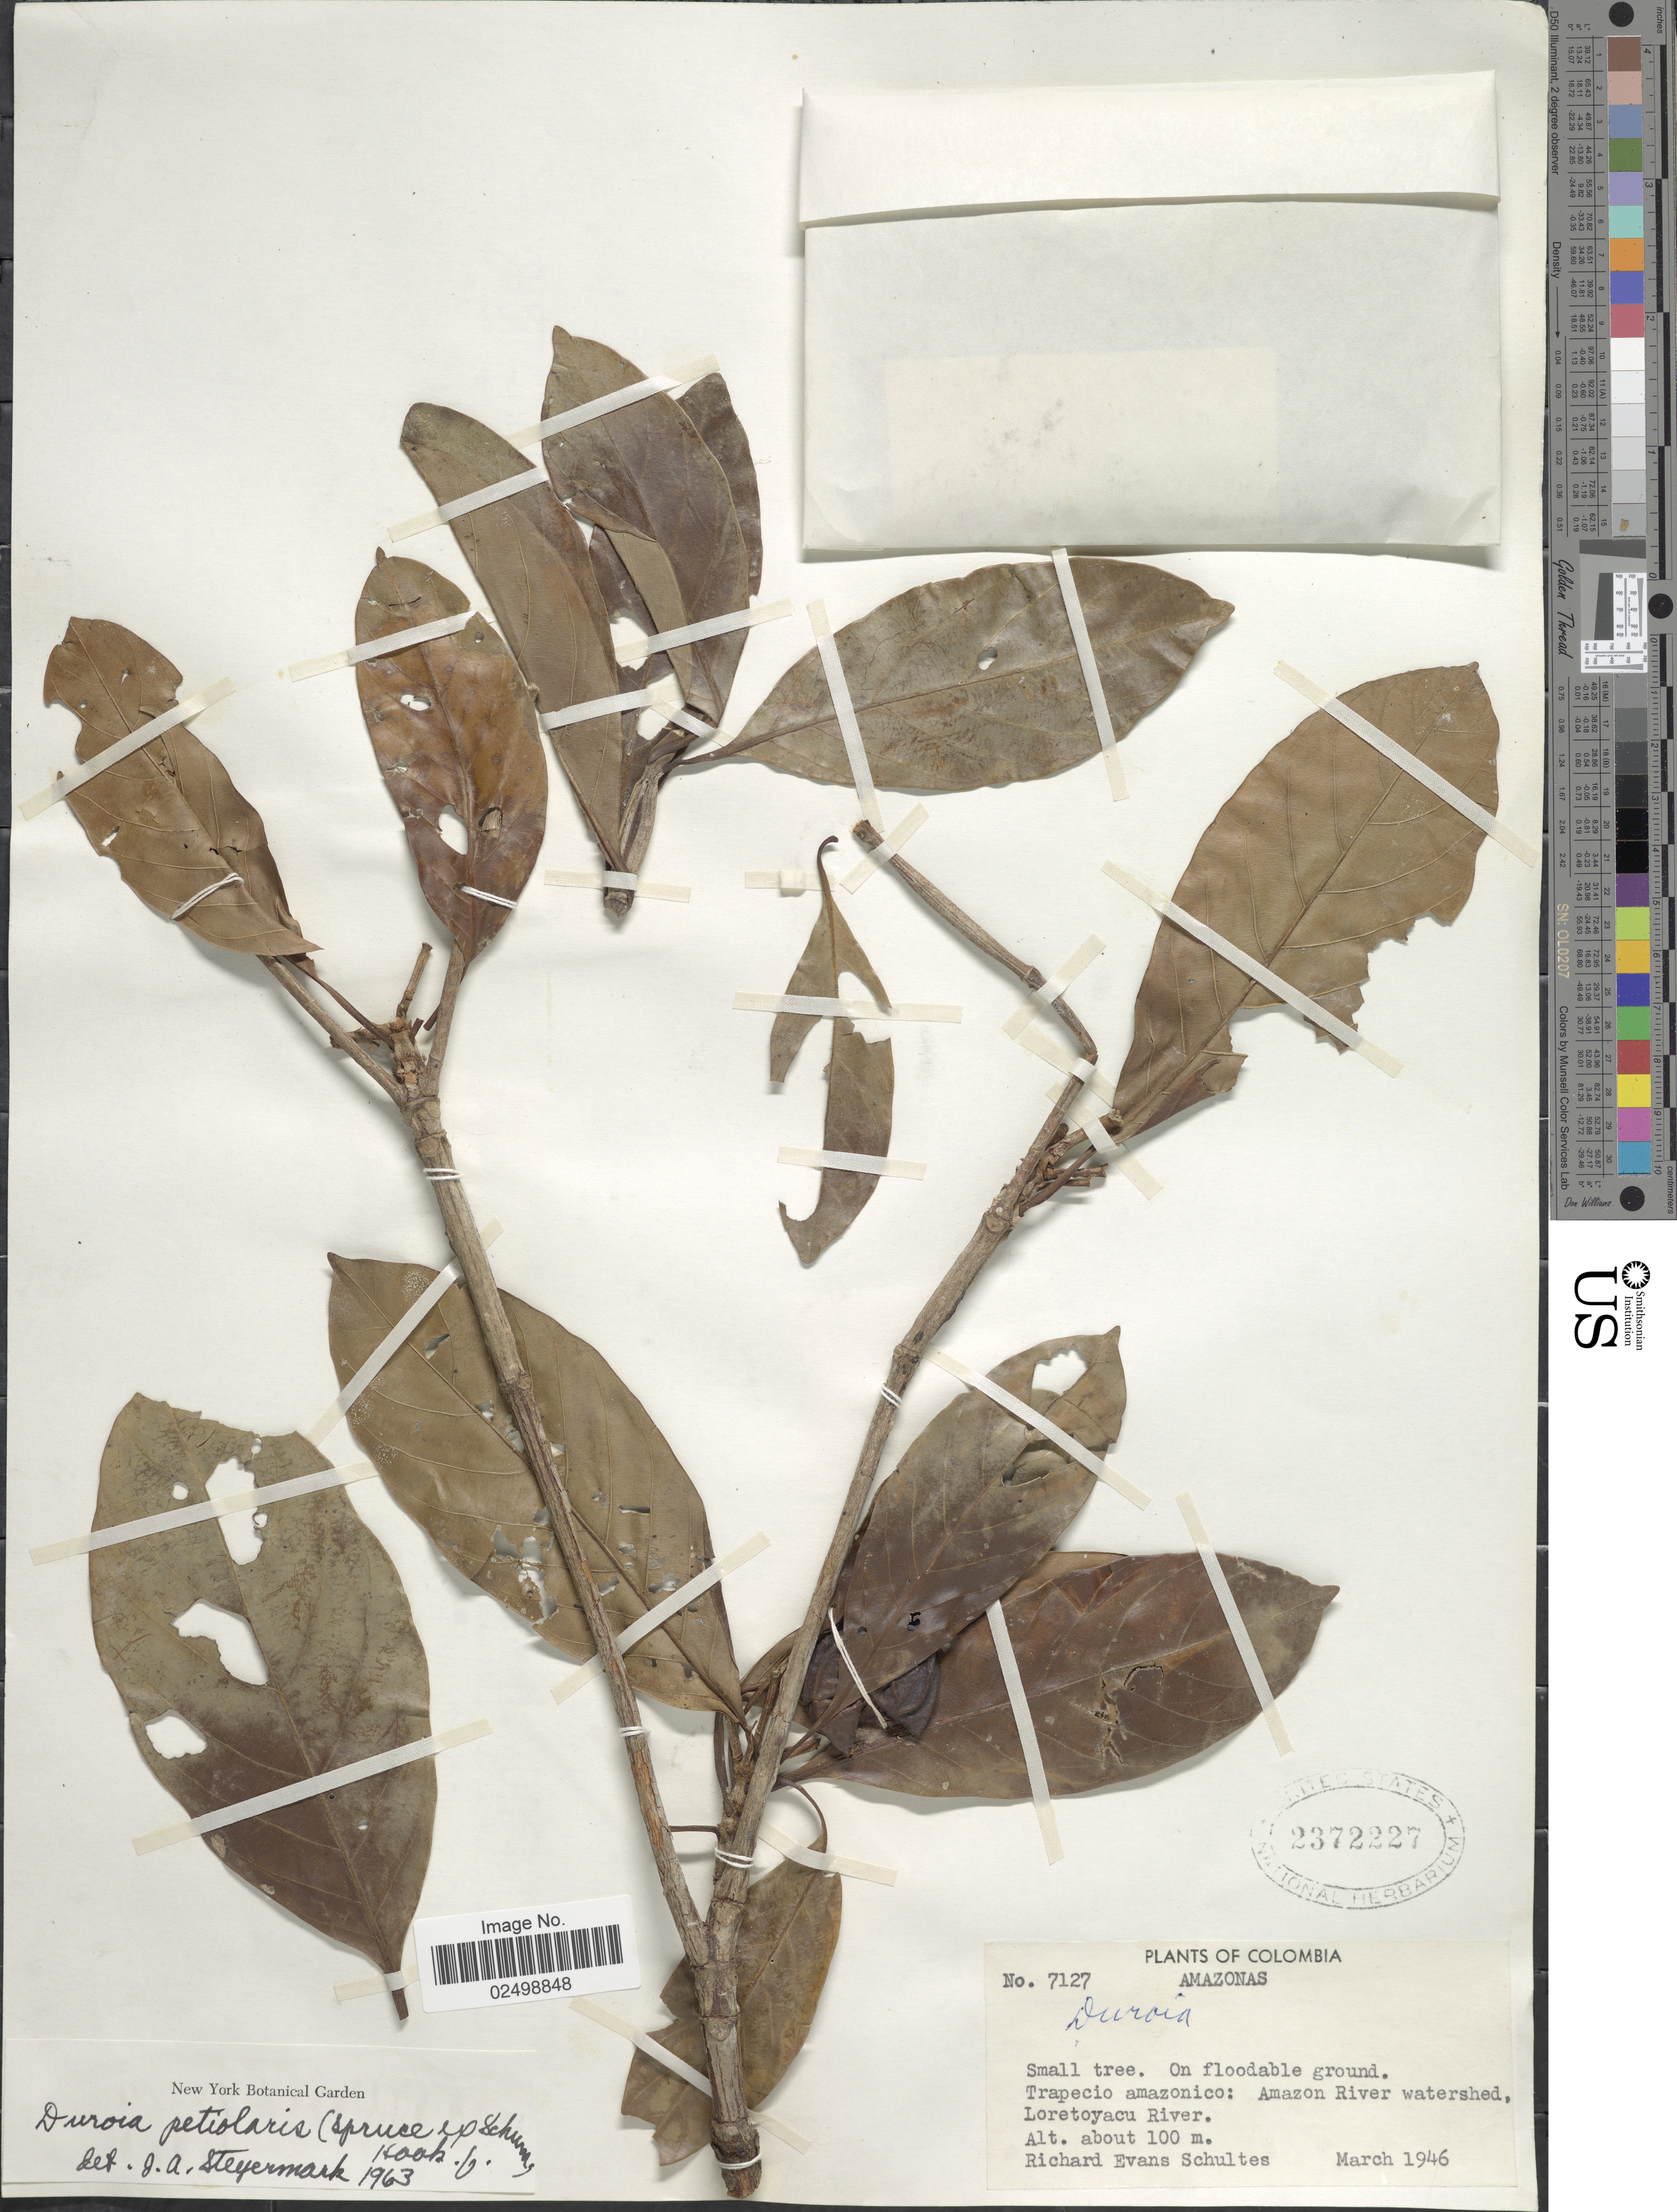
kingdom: Plantae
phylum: Tracheophyta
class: Magnoliopsida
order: Gentianales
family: Rubiaceae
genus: Duroia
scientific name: Duroia petiolaris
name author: Spruce ex K. Schum.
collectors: R. E. Schultes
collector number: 7127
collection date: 1946-03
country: Colombia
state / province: Amazônas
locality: Trapecio amazonico: Amazon River watershed, Loretoyacu River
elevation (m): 100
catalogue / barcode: US 2372227